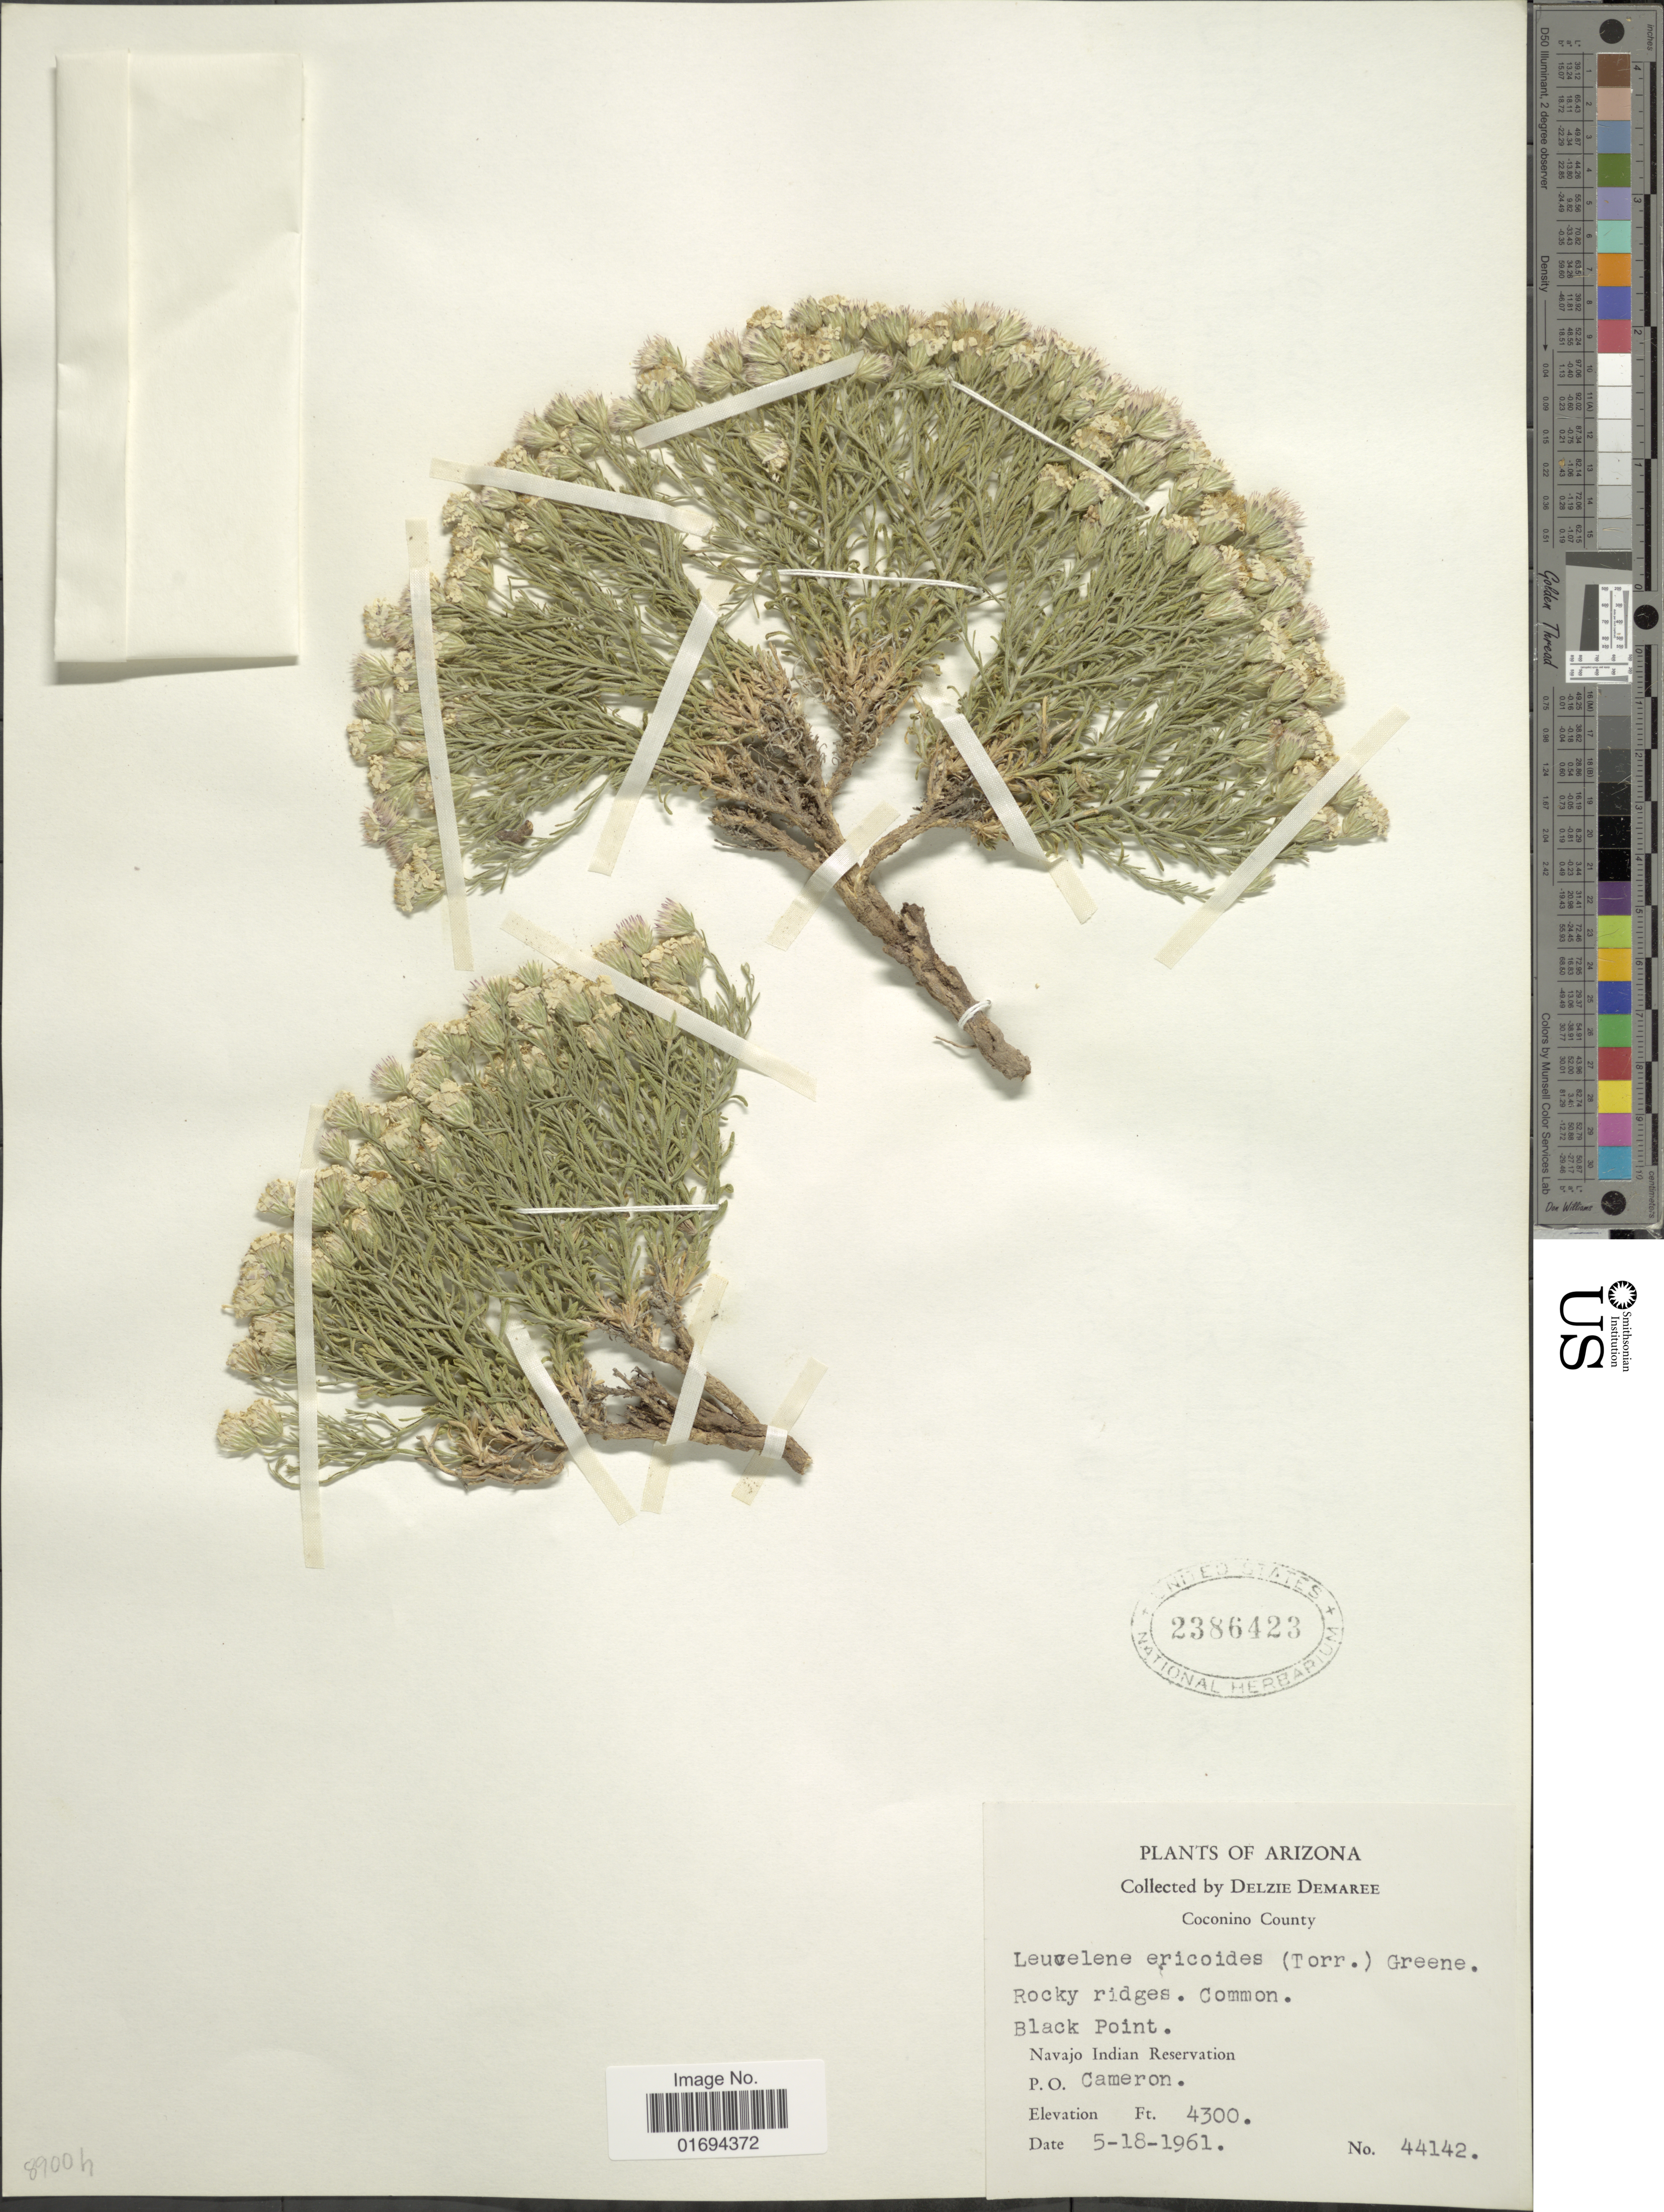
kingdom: Plantae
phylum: Tracheophyta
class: Magnoliopsida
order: Asterales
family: Asteraceae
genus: Chaetopappa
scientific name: Chaetopappa ericoides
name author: (Torr.) G.L. Nesom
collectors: D. Demaree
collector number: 44142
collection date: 1961-05-18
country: United States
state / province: Arizona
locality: Coconino County, Navajo Indian Reservation, P. O. Cameron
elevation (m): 1311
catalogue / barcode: US 2386423